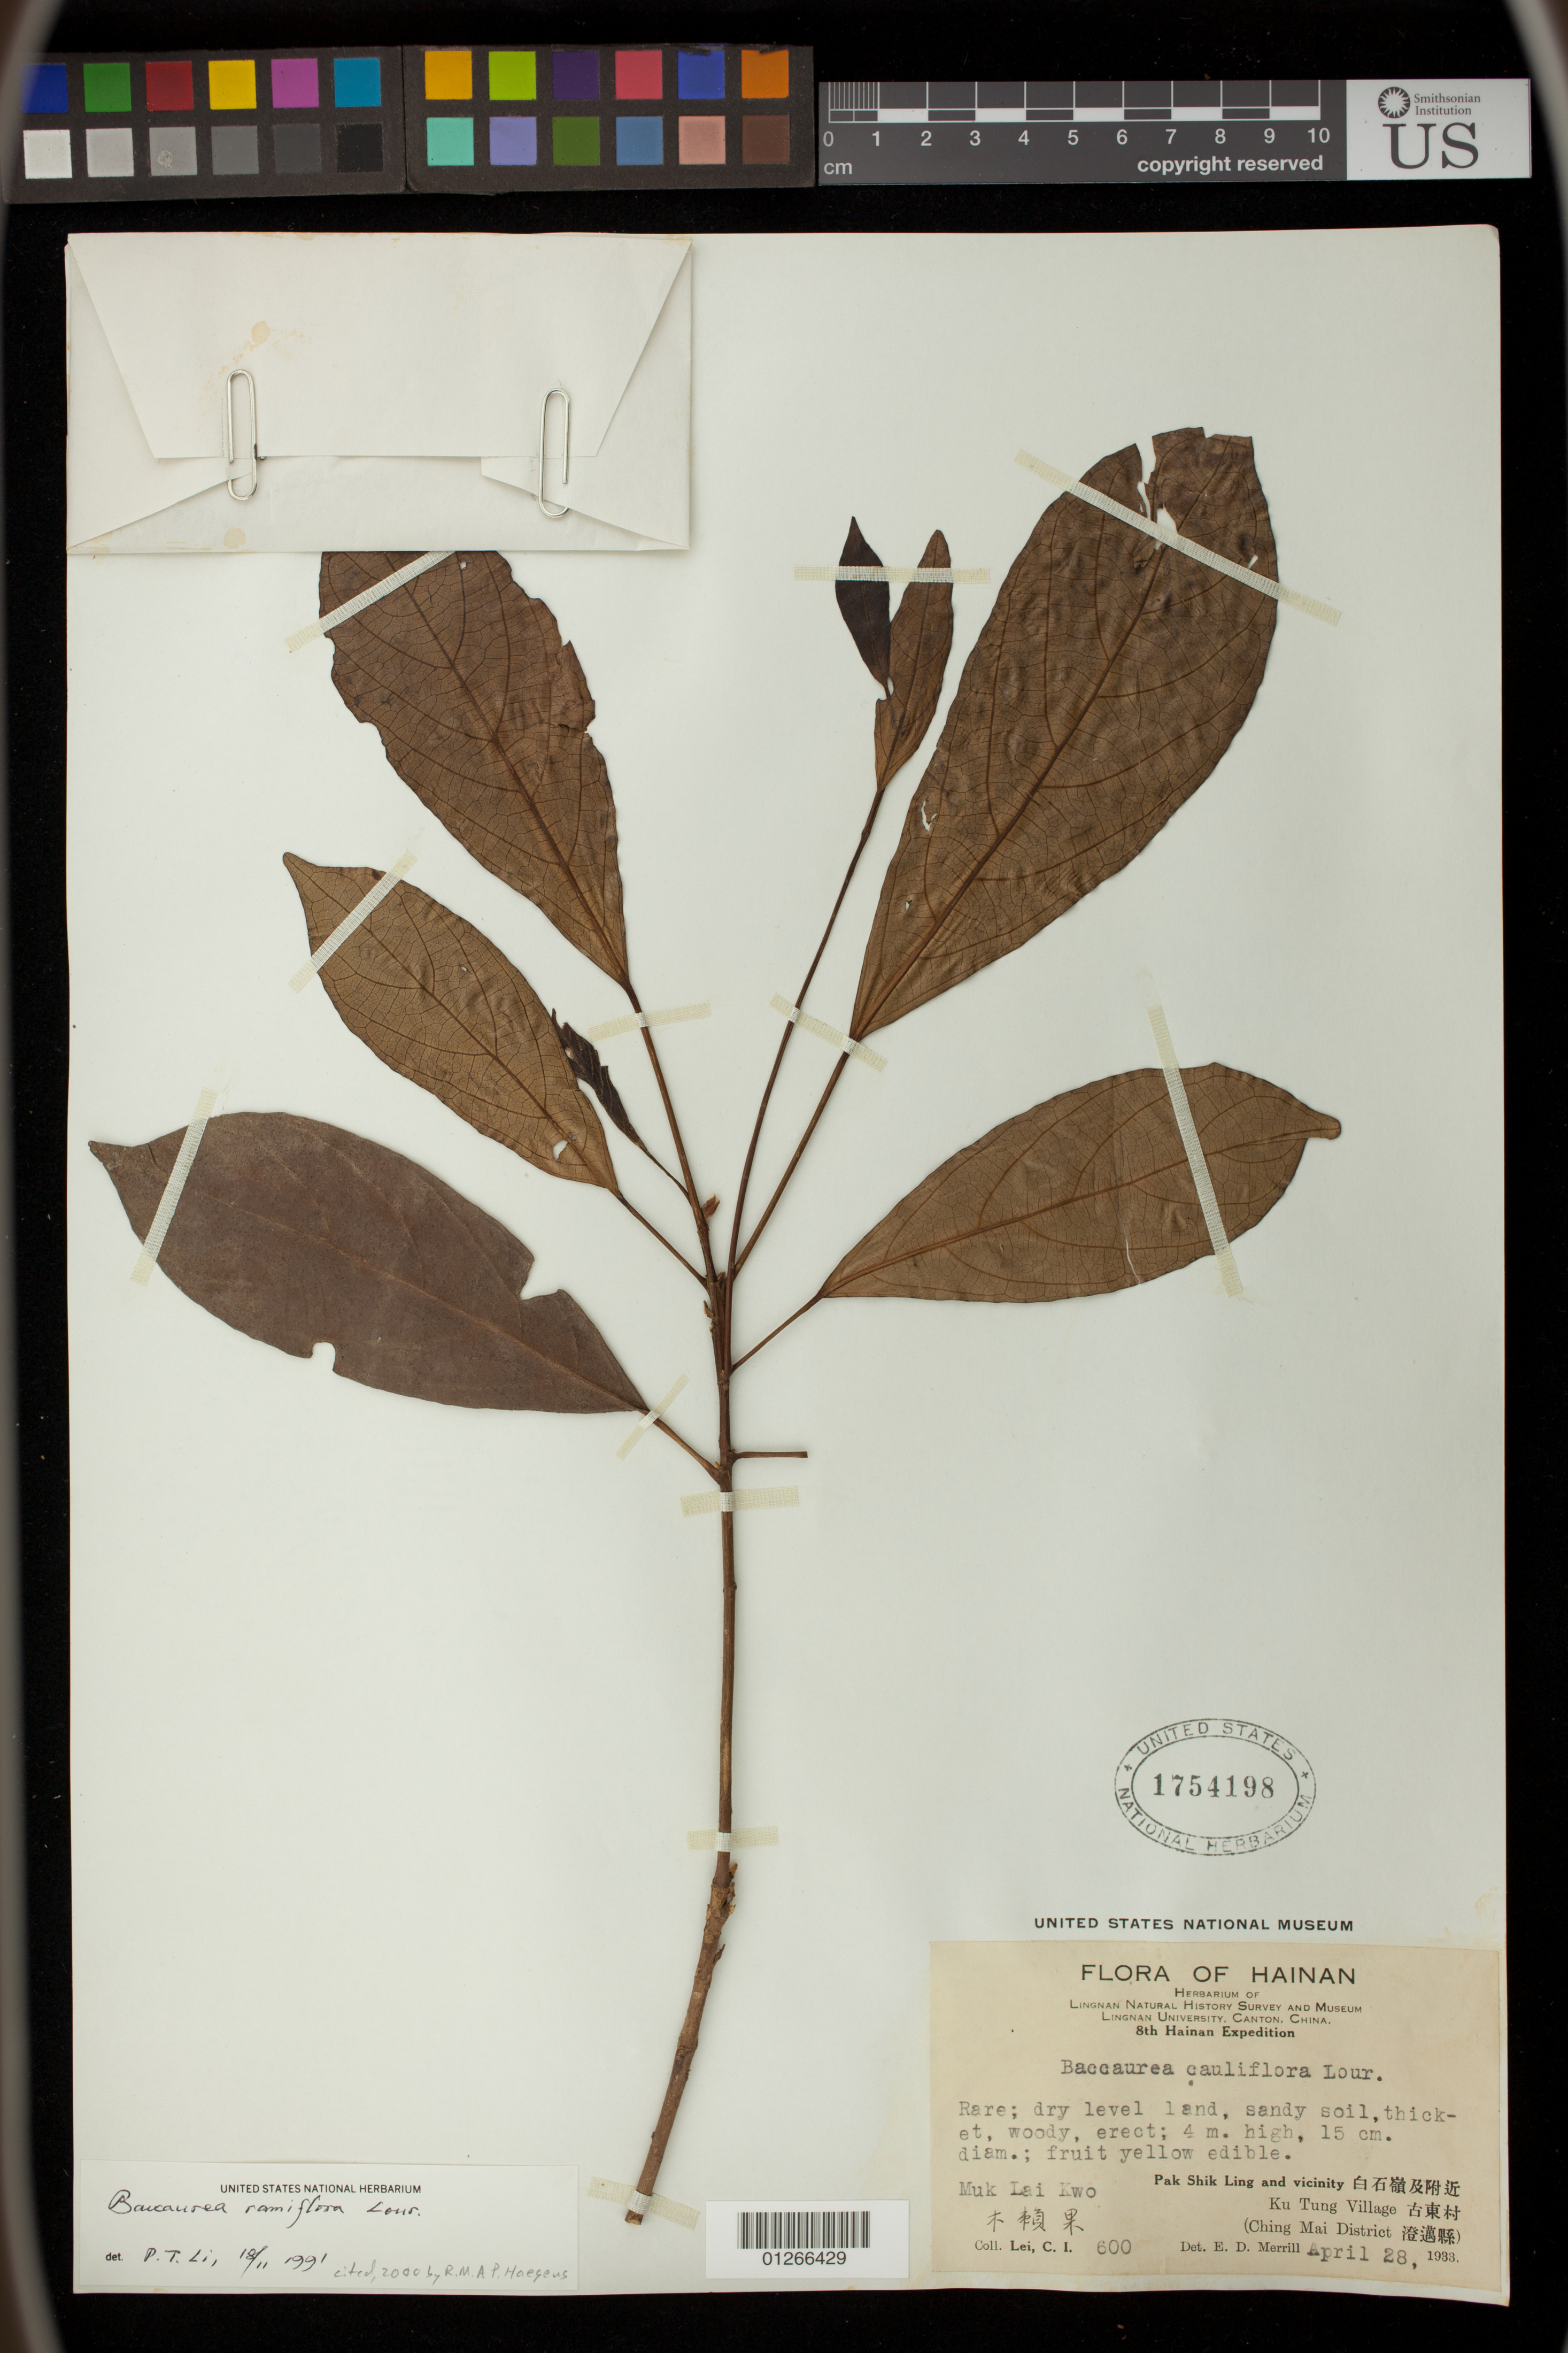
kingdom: Plantae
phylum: Tracheophyta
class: Magnoliopsida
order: Malpighiales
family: Phyllanthaceae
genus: Baccaurea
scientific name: Baccaurea ramiflora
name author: Lour.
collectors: C. I. Lei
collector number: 600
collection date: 1933-04-28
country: China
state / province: Hainan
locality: Pak Shik Ling and Vicinity, Ku Tung Village (Ching Mai District), Muk Lai Kwo